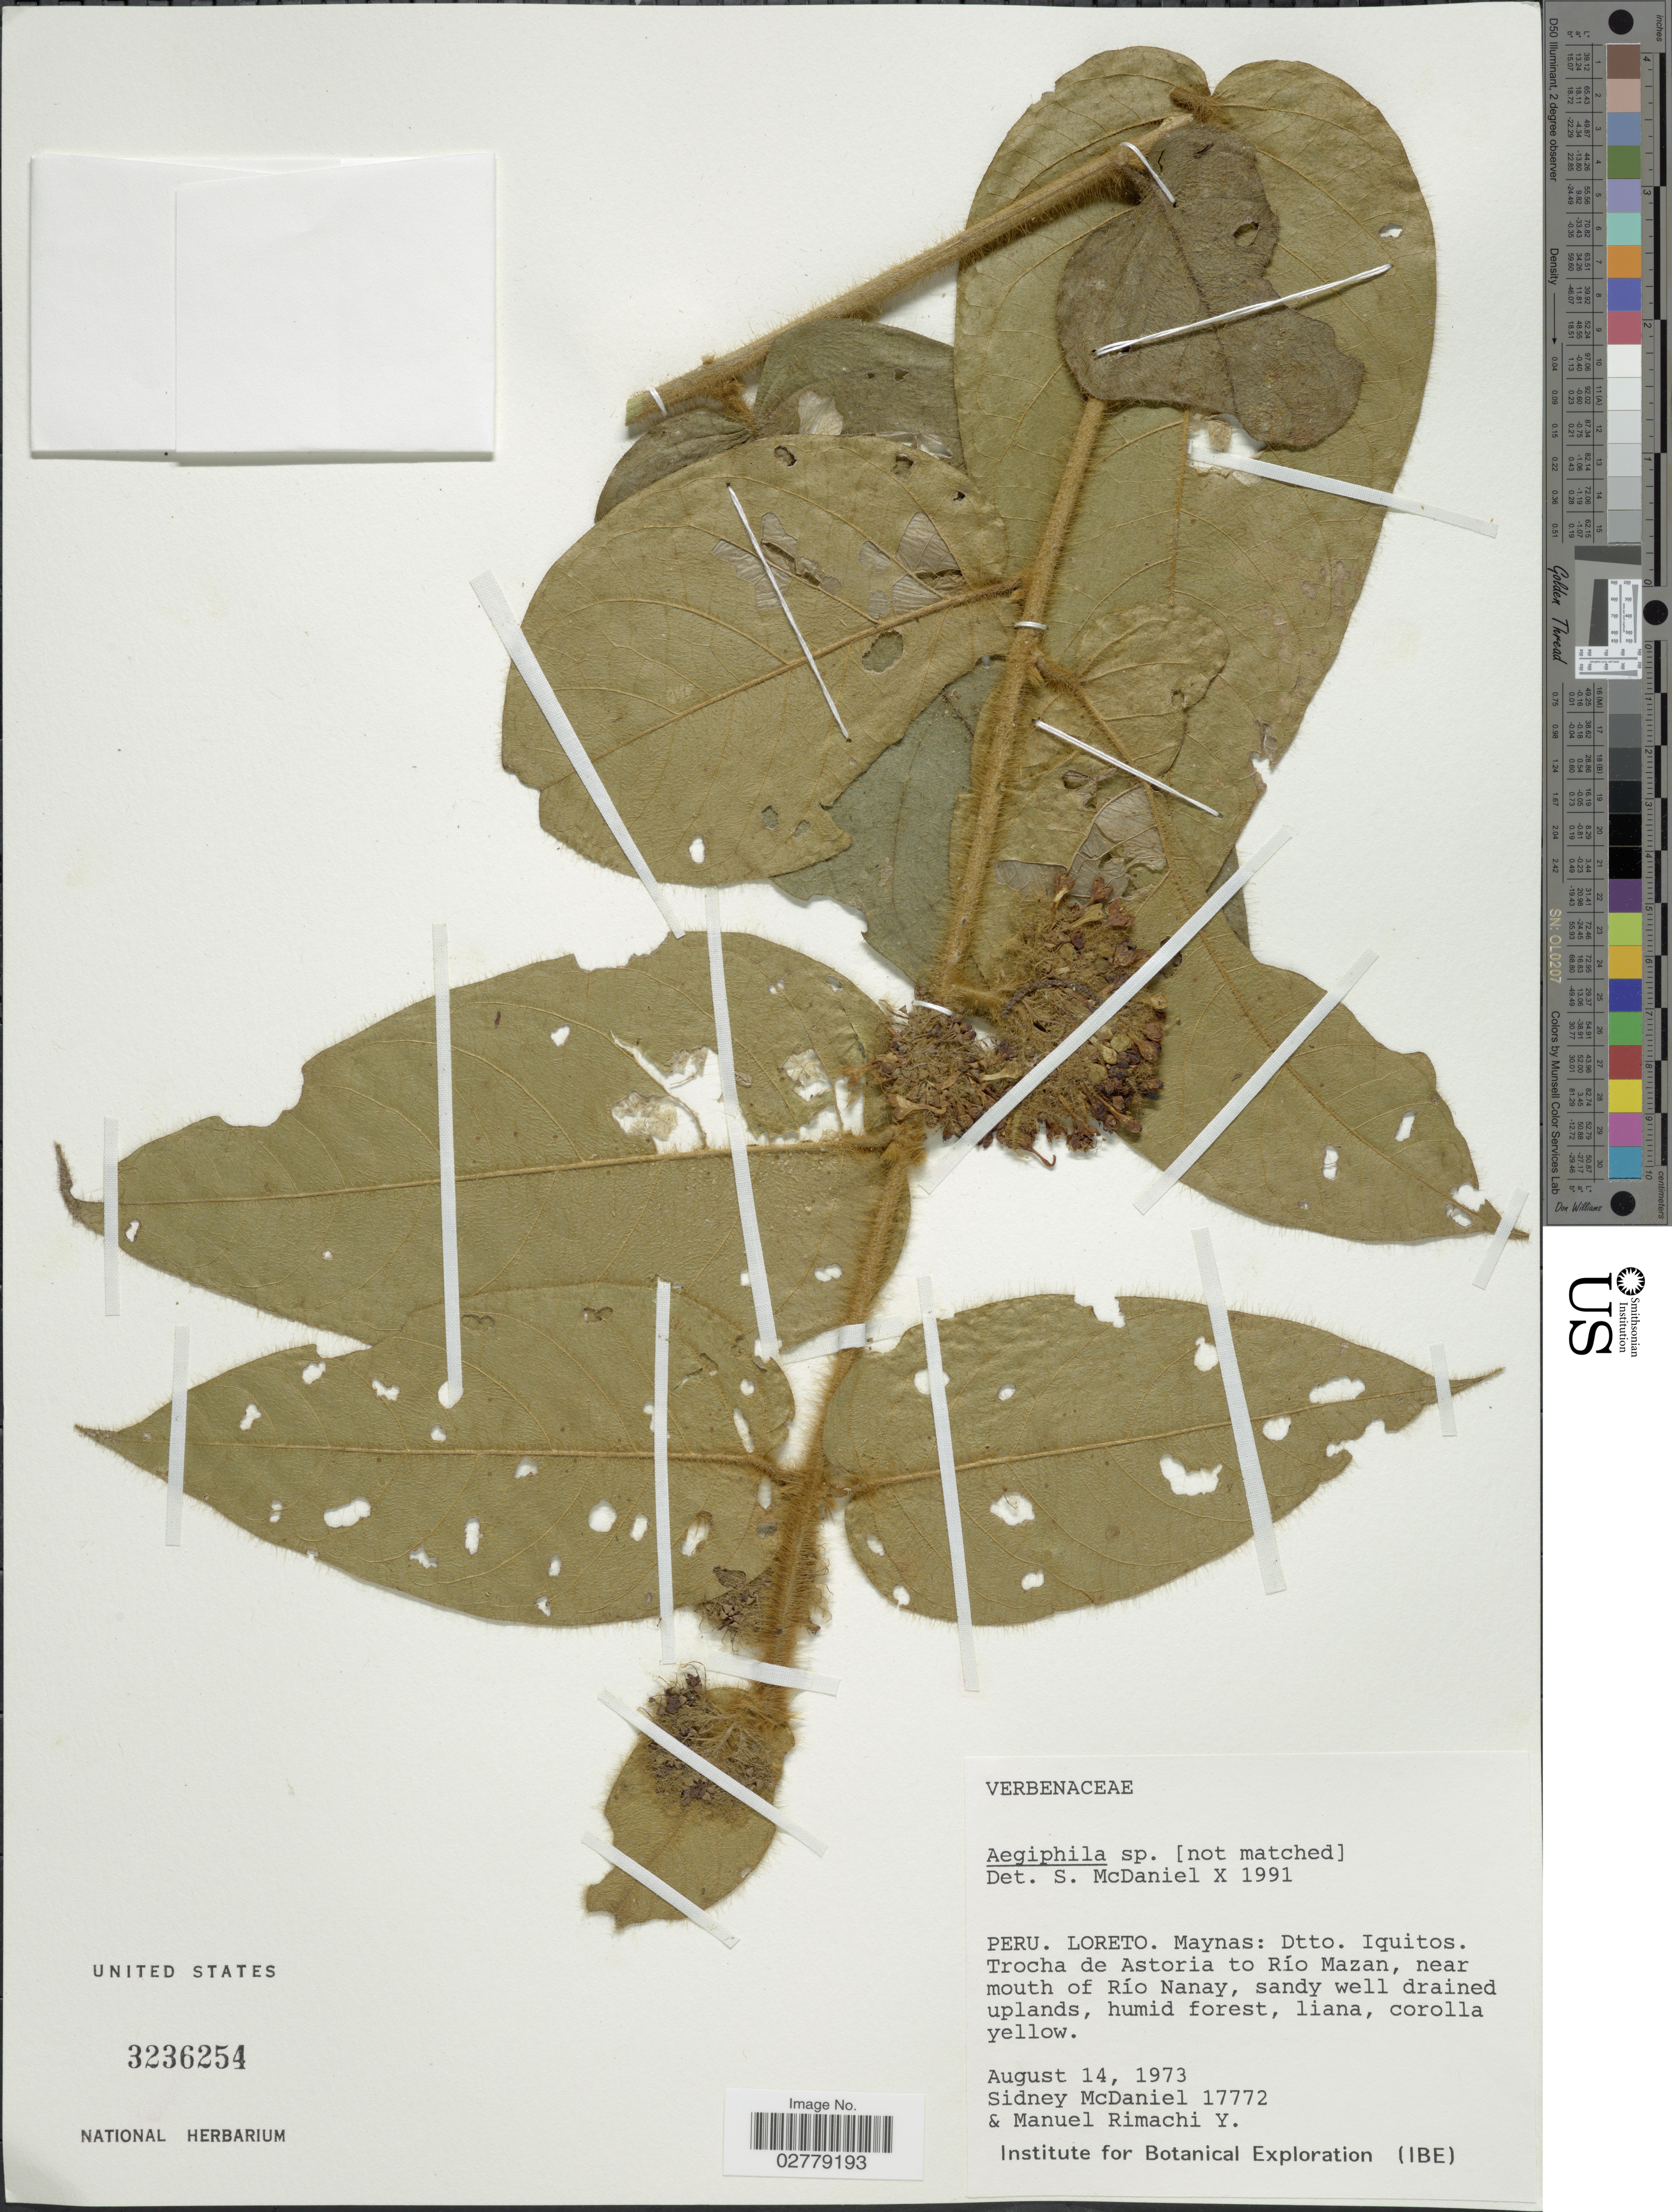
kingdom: Plantae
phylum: Tracheophyta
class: Magnoliopsida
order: Lamiales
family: Lamiaceae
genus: Aegiphila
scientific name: Aegiphila sp.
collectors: S. McDaniel & M. Rimachi Y.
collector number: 17772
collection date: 1973-08-14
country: Peru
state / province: Loreto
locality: Maynas, Dtto. Iquitos, Trocha de Astoria to Río Mazan, near mouth of Río Nanay.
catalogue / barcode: US 3236254